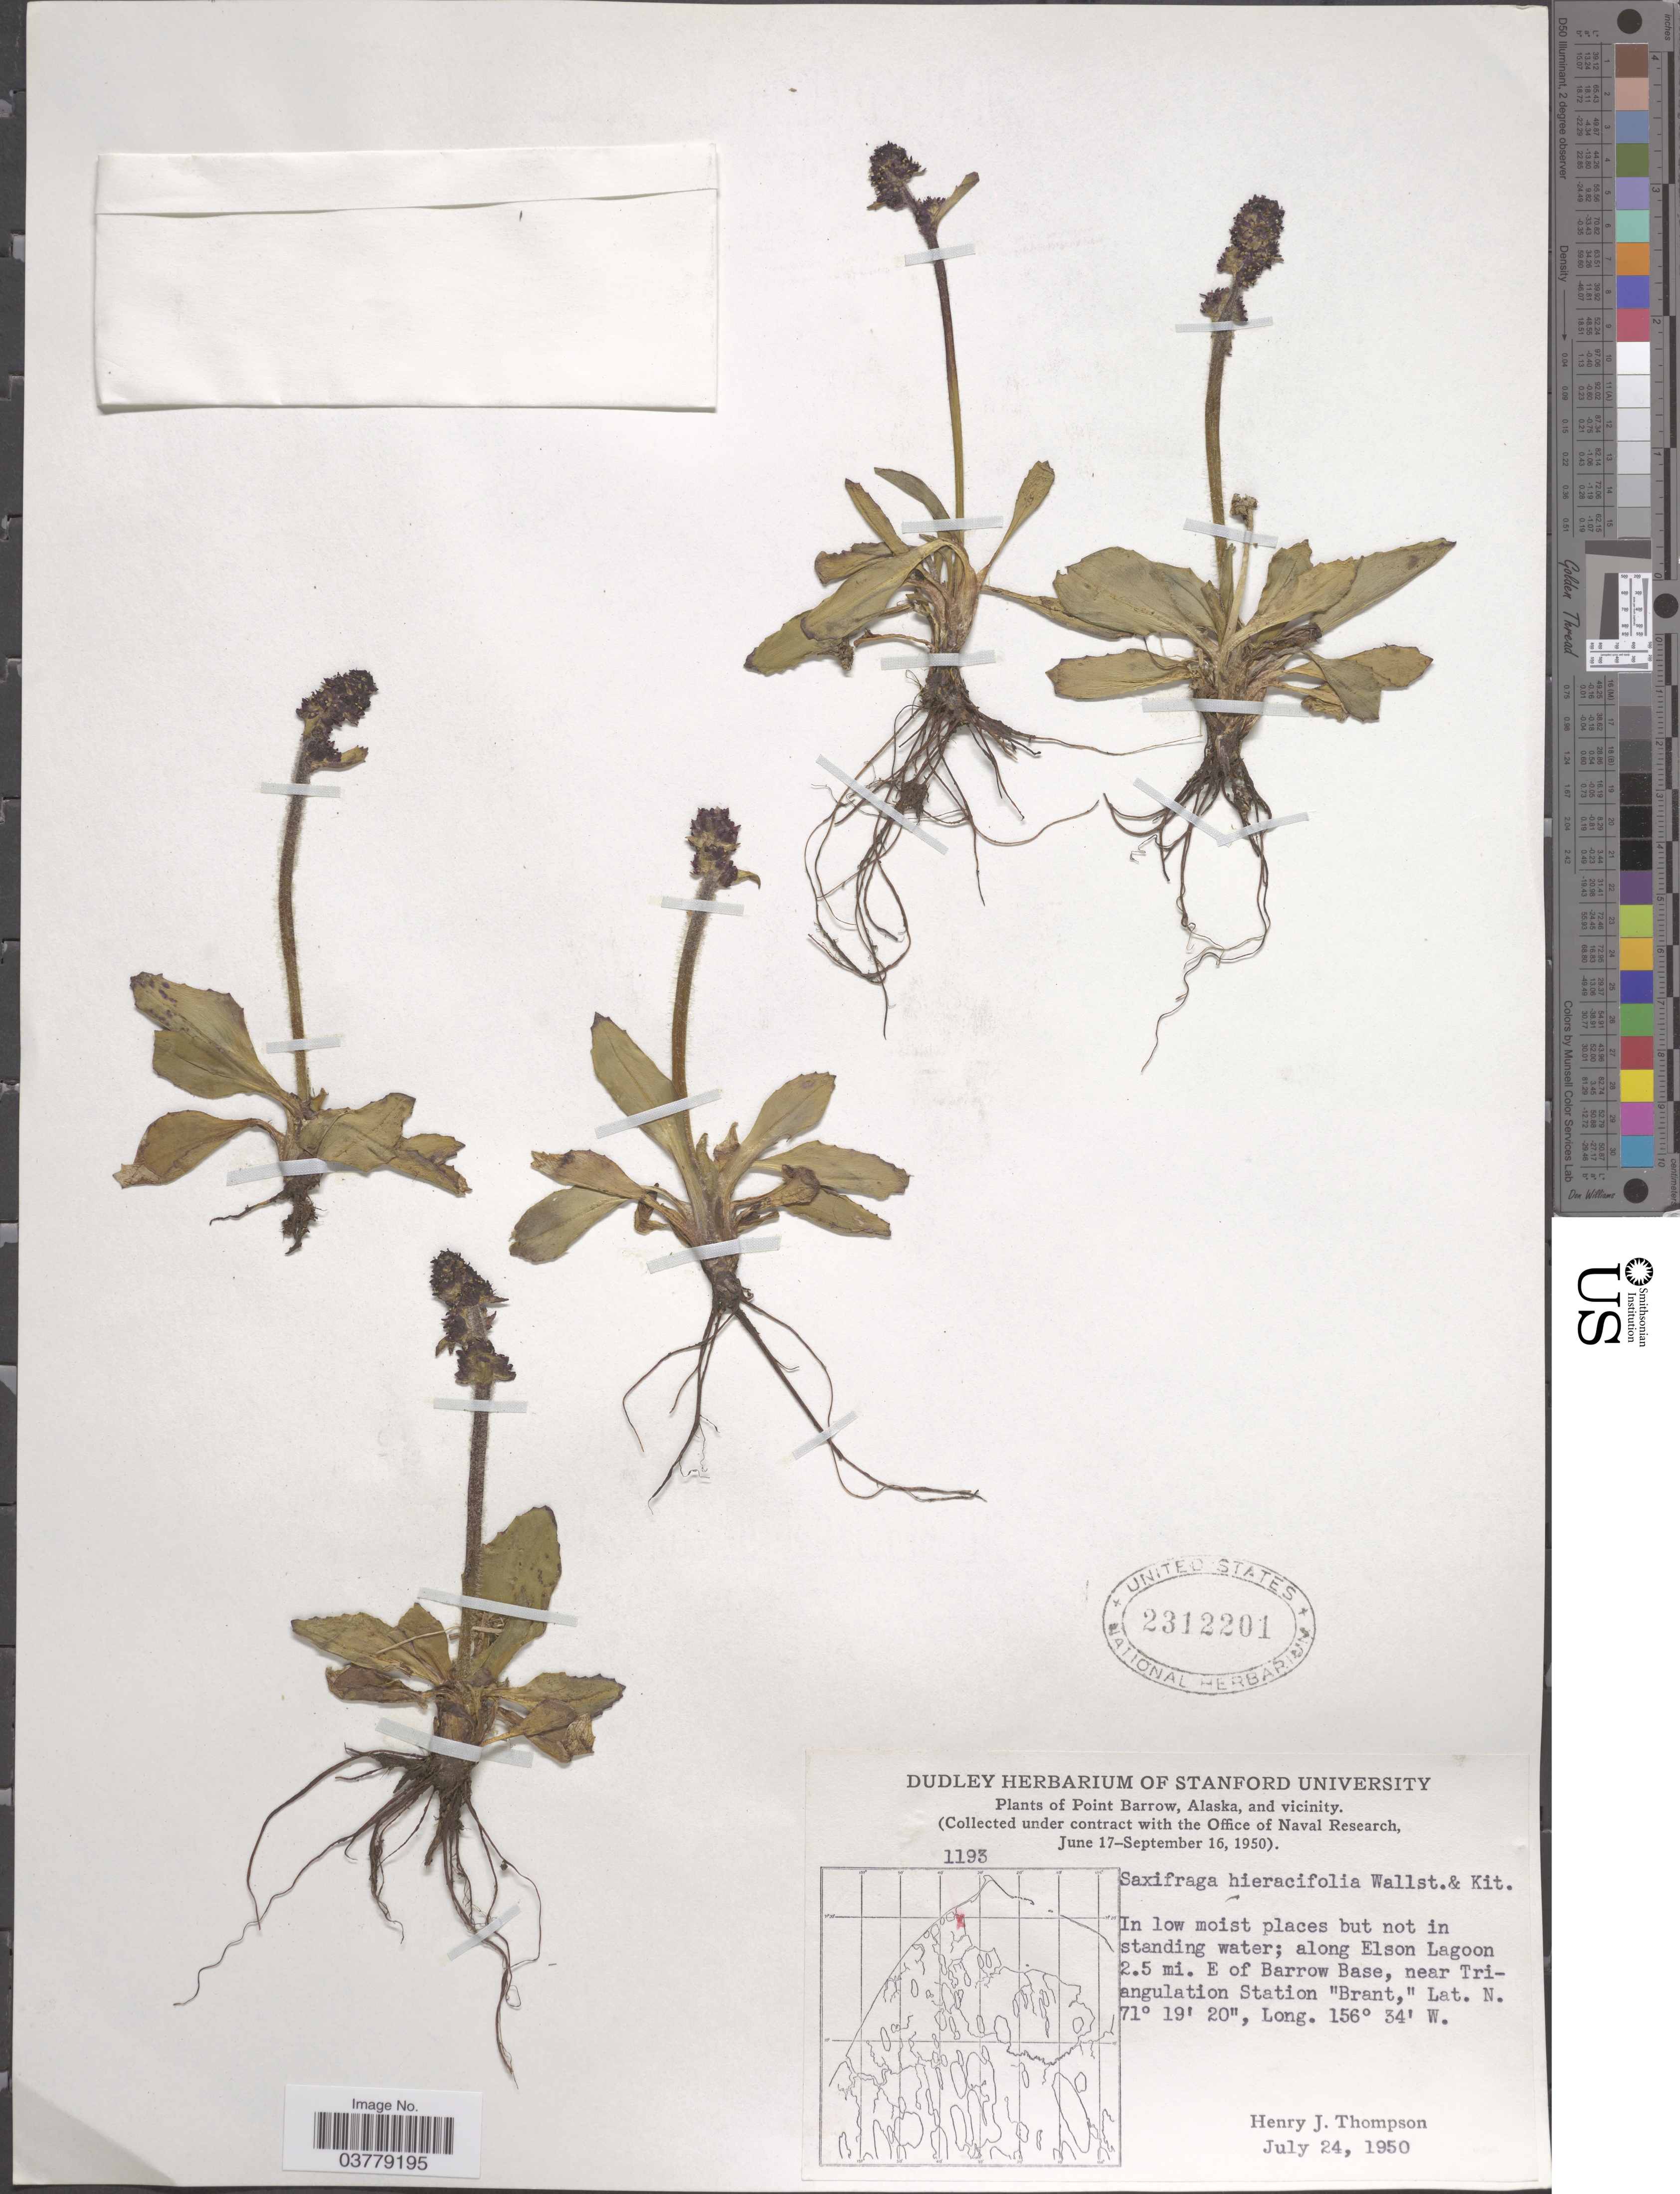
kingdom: Plantae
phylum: Tracheophyta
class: Magnoliopsida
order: Saxifragales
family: Saxifragaceae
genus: Micranthes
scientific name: Micranthes hieraciifolia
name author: (Waldst. & Kit. ex Willd.) Haw.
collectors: H. J. Thompson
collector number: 1193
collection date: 1950-07-24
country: United States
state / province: Alaska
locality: Point Barrow, Alaska, and vicinity. Along Elson Lagoon 2.5 mi. E of Barrow Base, near Triangulation Station 'Brant'.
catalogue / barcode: US 2312201